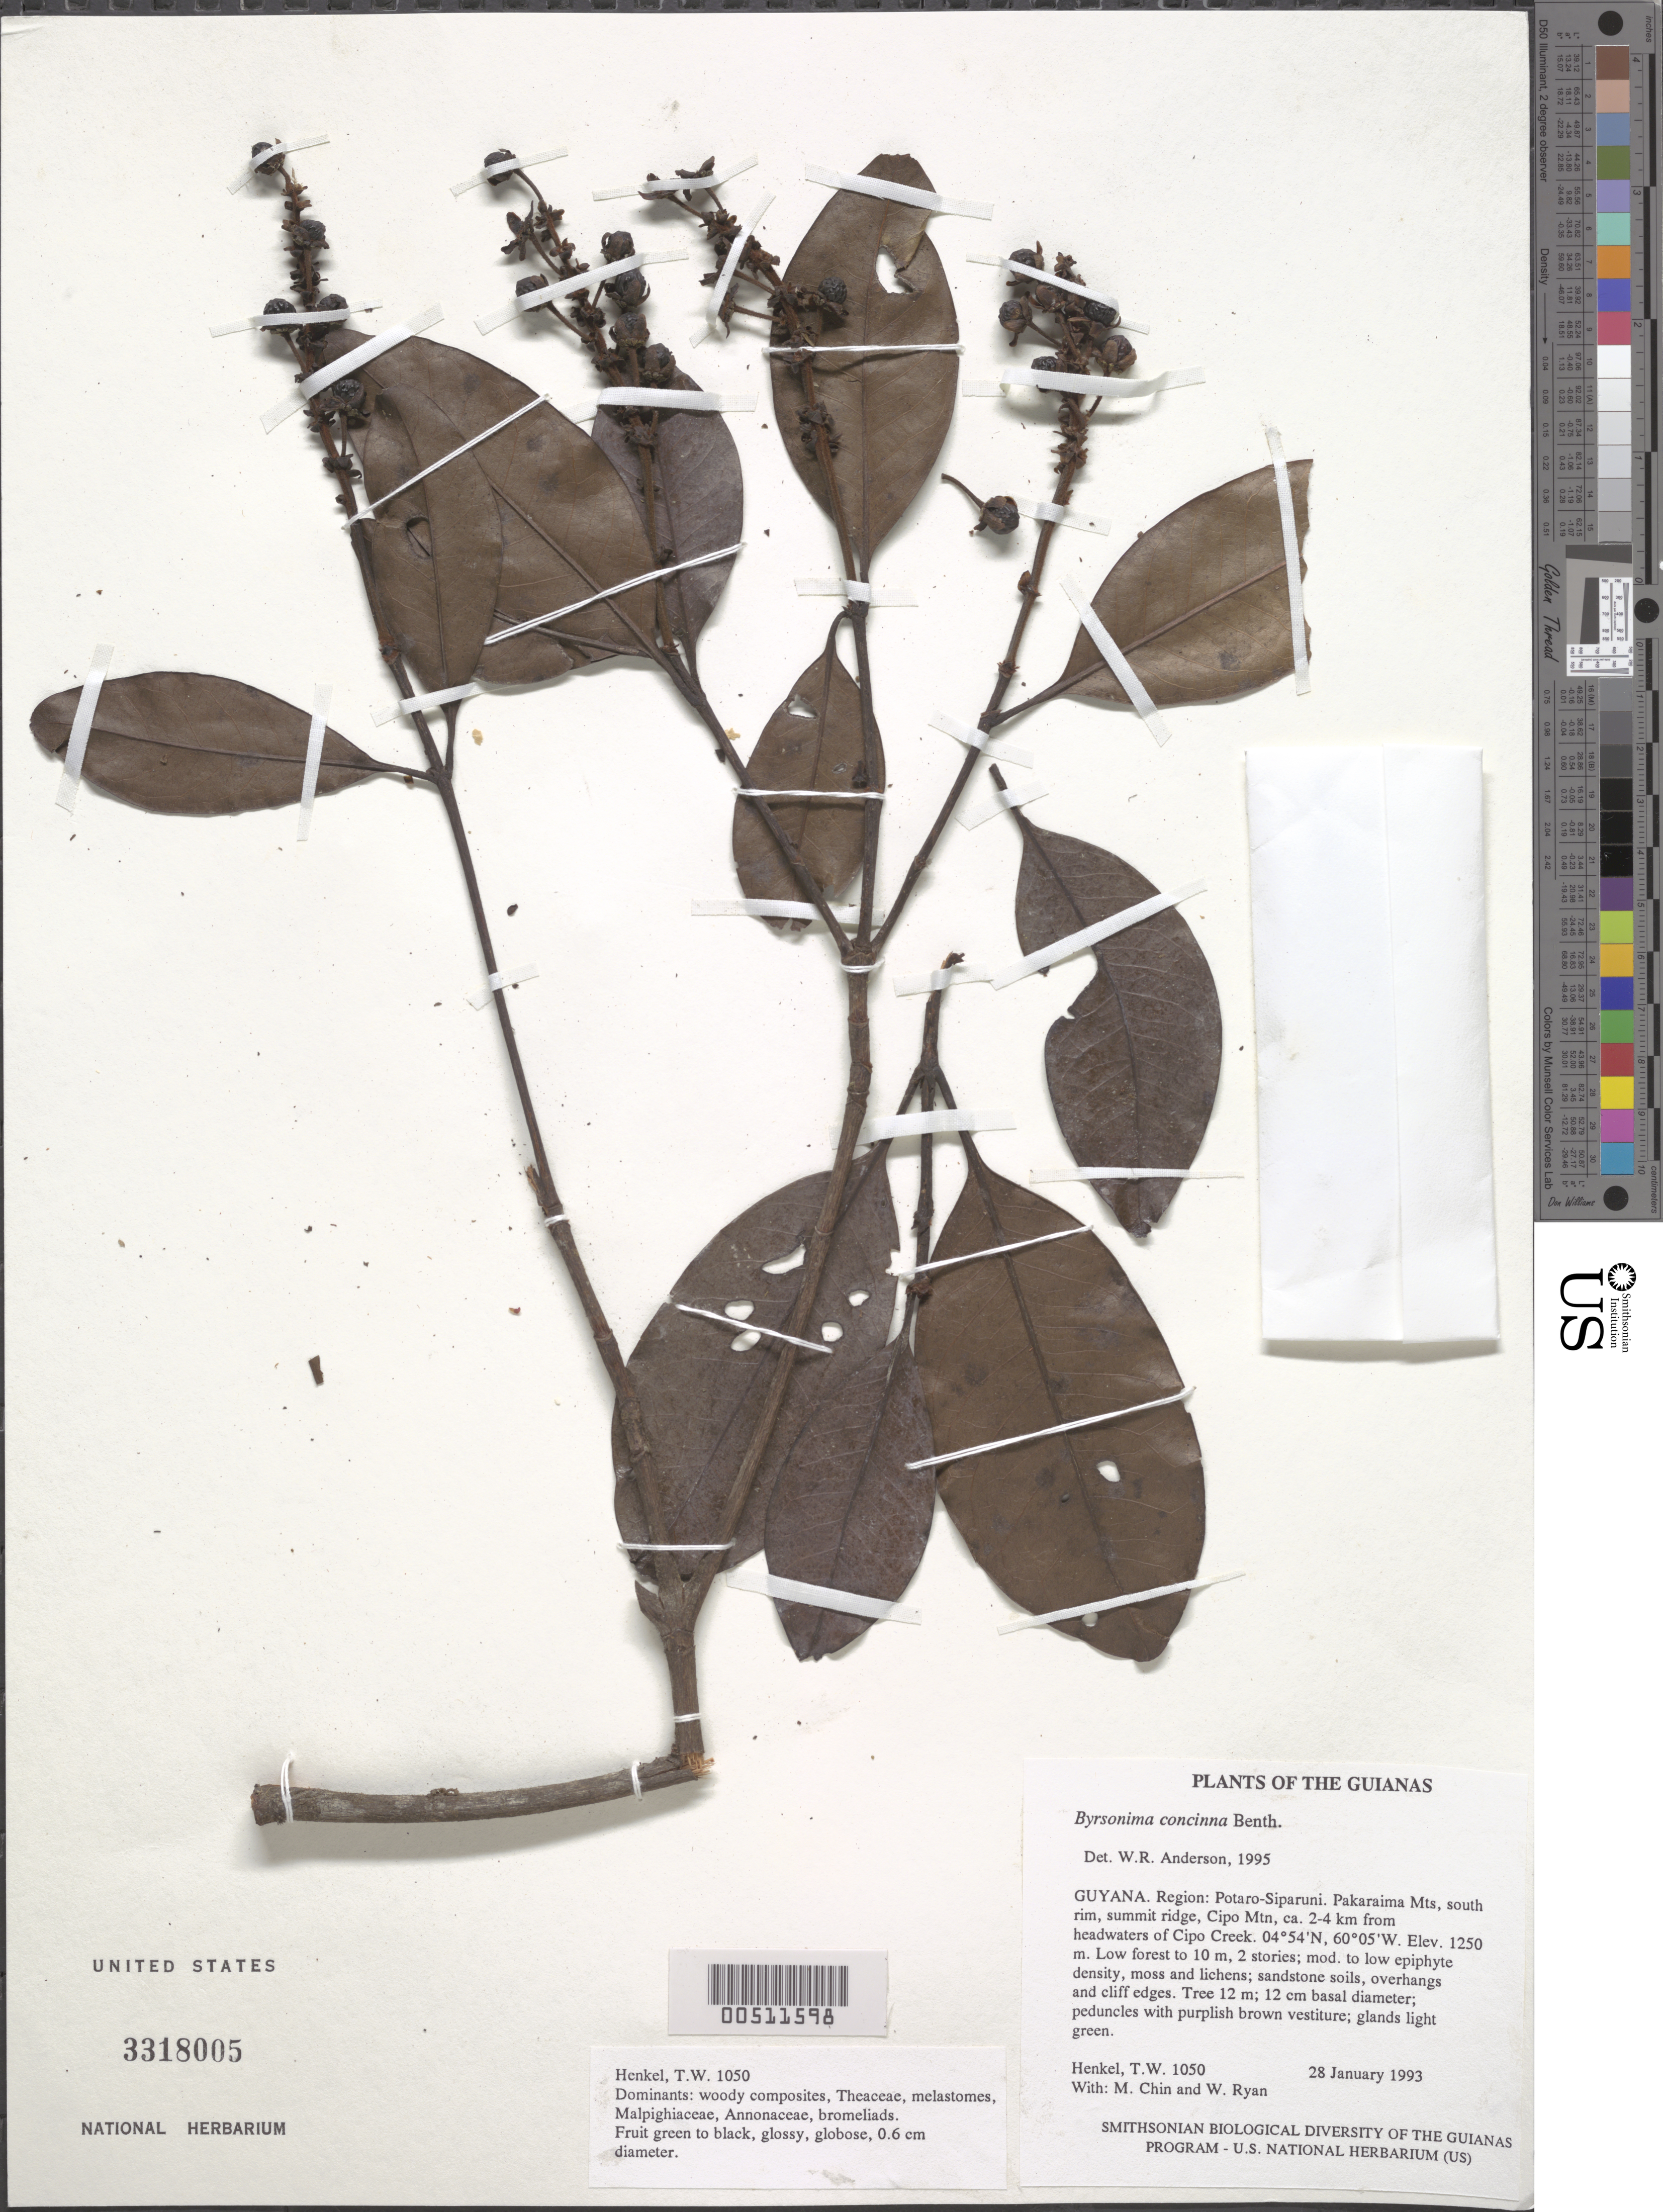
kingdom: Plantae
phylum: Tracheophyta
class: Magnoliopsida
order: Malpighiales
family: Malpighiaceae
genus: Byrsonima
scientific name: Byrsonima concinna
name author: Benth.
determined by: Anderson, W. R., (MICH), University of Michigan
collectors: T. Henkel, M. Chin & W. Ryan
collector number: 1050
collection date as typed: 28 January 1993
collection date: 1993-01-28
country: Guyana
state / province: Potaro-Siparuni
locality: Pakaraima Mts, S rim, summit ridge, Cipo Mt, ±2-4 km from headwaters of Cipo Creek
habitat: Low forest to 10 m, 2 stories; sandstone soils, overhangs and cliff edges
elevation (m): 1250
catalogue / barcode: US 3318005